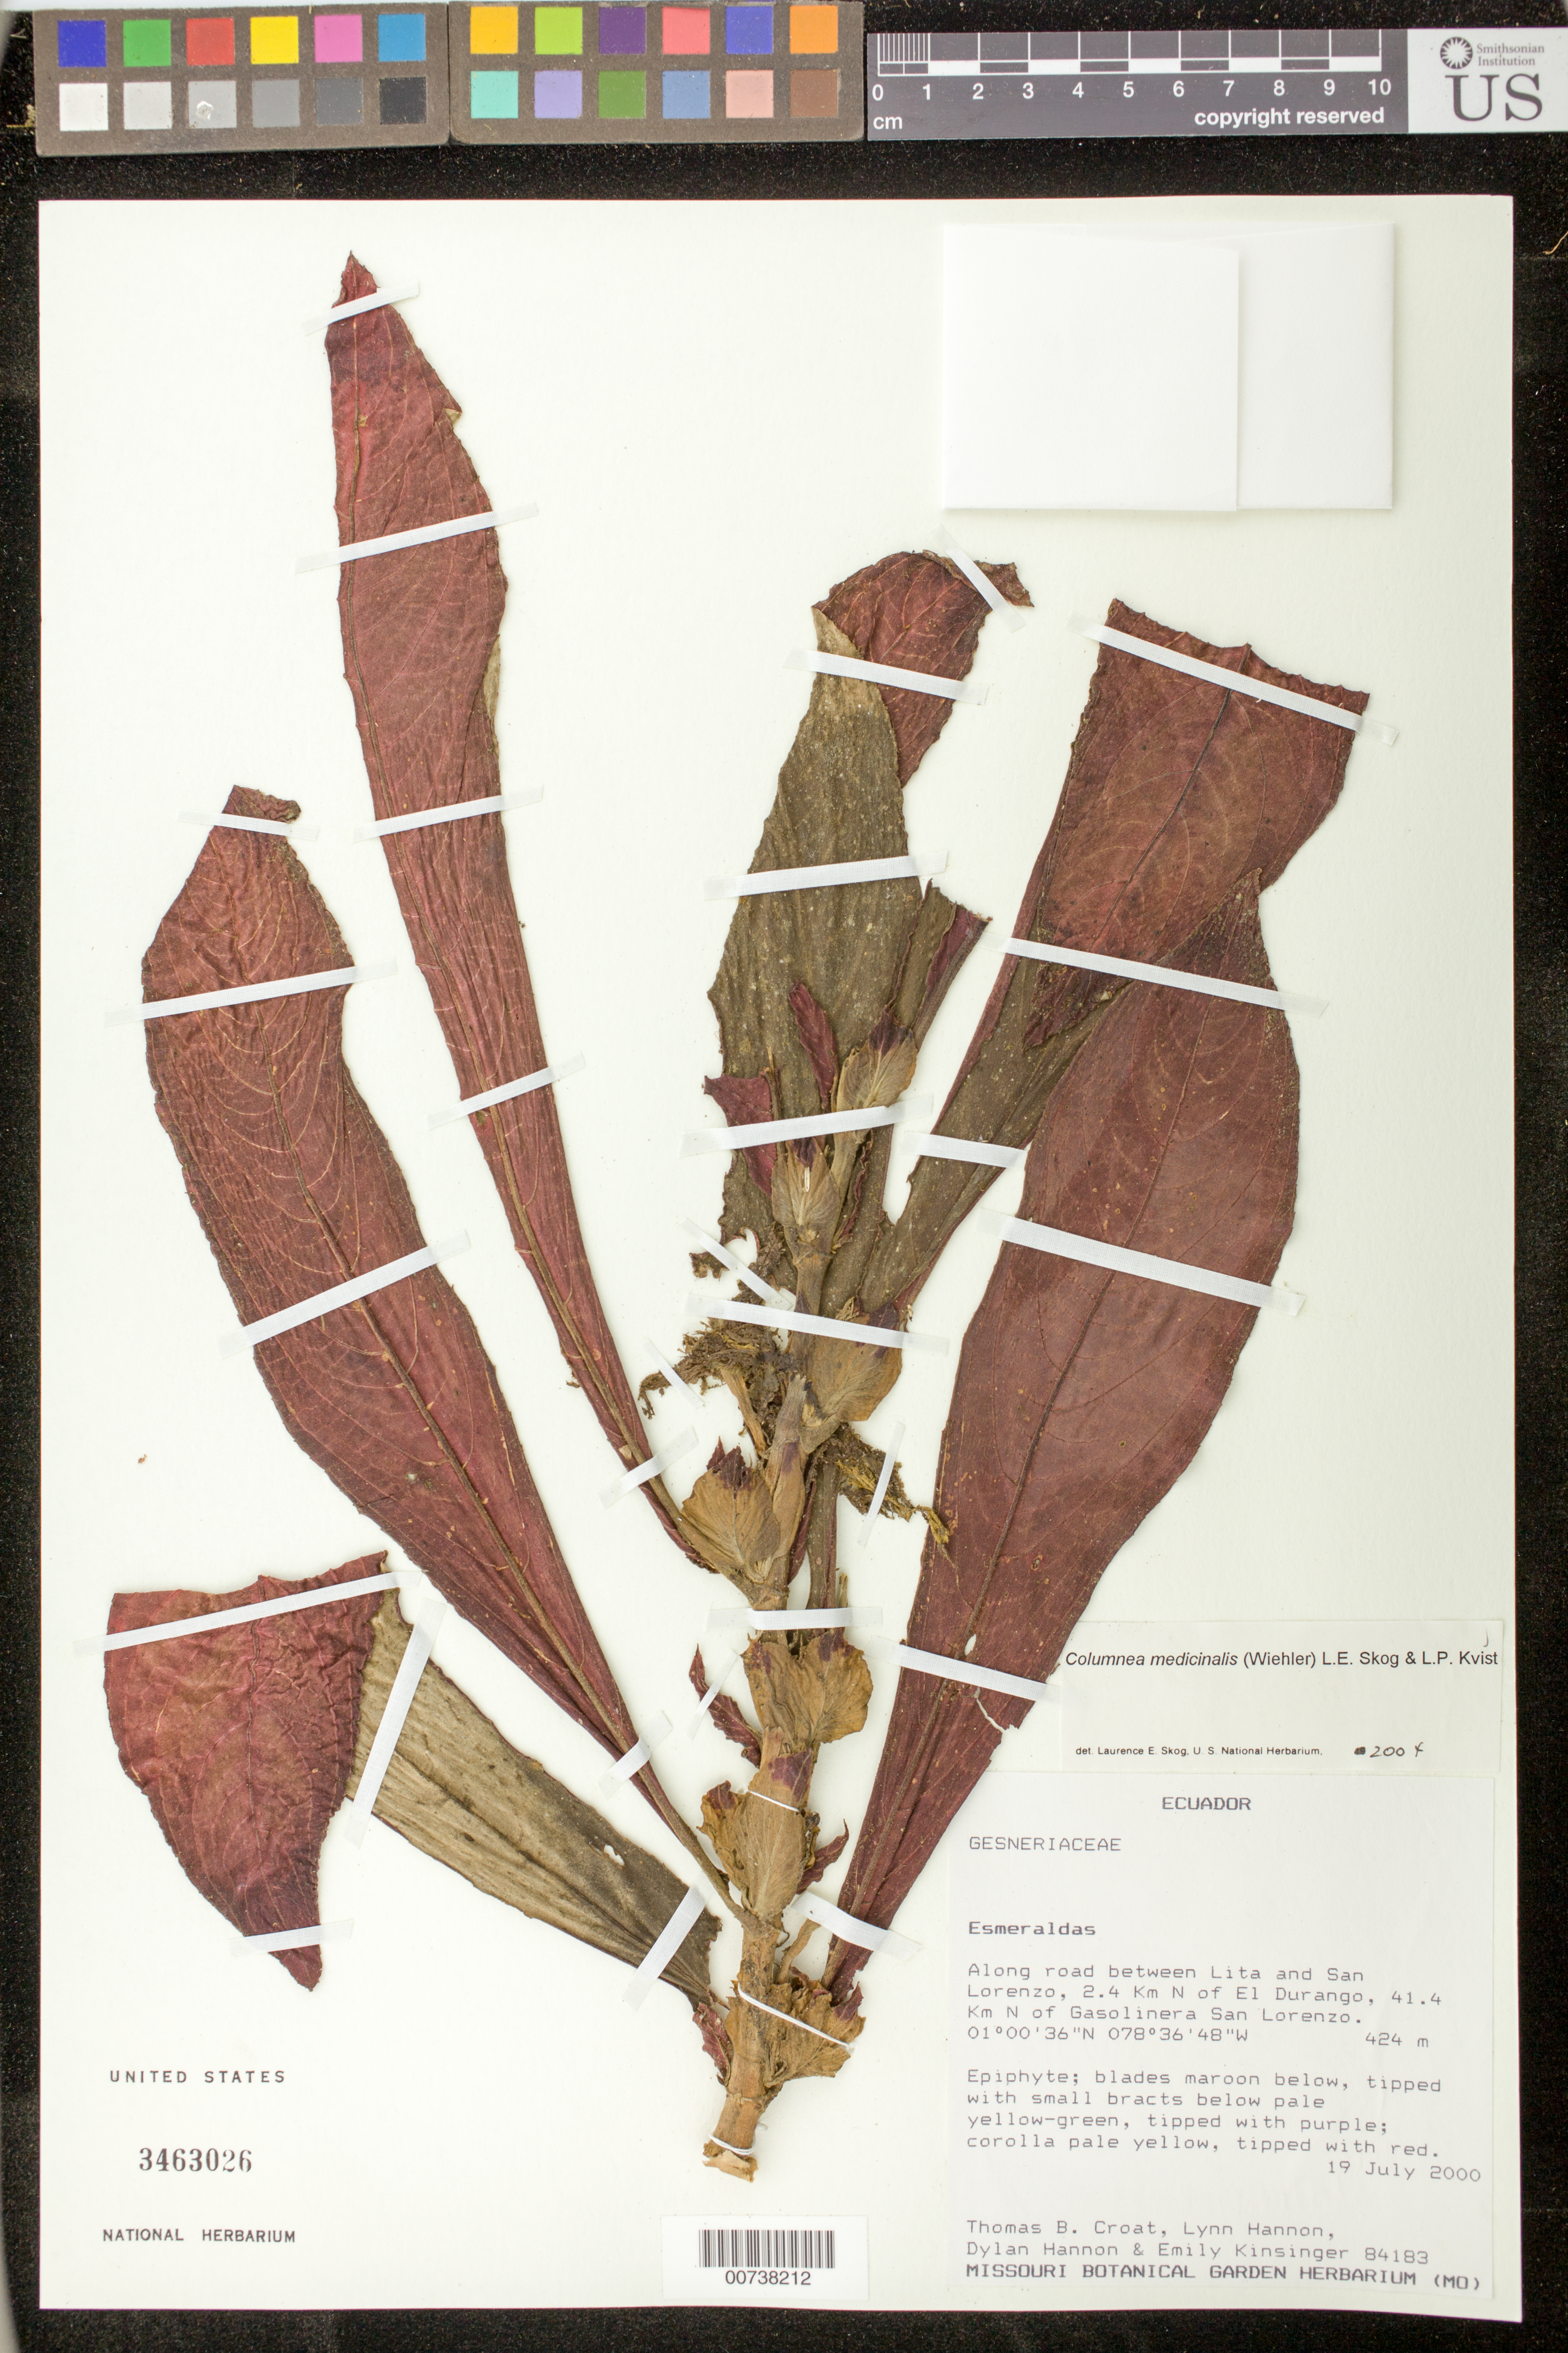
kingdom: Plantae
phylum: Tracheophyta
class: Magnoliopsida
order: Lamiales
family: Gesneriaceae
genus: Columnea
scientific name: Columnea medicinalis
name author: (Wiehler) L.E. Skog & L.P. Kvist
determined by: Skog, Laurence E.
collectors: T. B. Croat, L. Hannon, D. Hannon & E. Kinsinger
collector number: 84183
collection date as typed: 19 Jul 2000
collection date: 2000-07-19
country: Ecuador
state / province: Esmeraldas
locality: Along road between Lita and San Lorenzo, 2.4 km N of El Durango, 41.4 km N of Gasolinera San Lorenzo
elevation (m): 424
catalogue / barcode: US 3463026